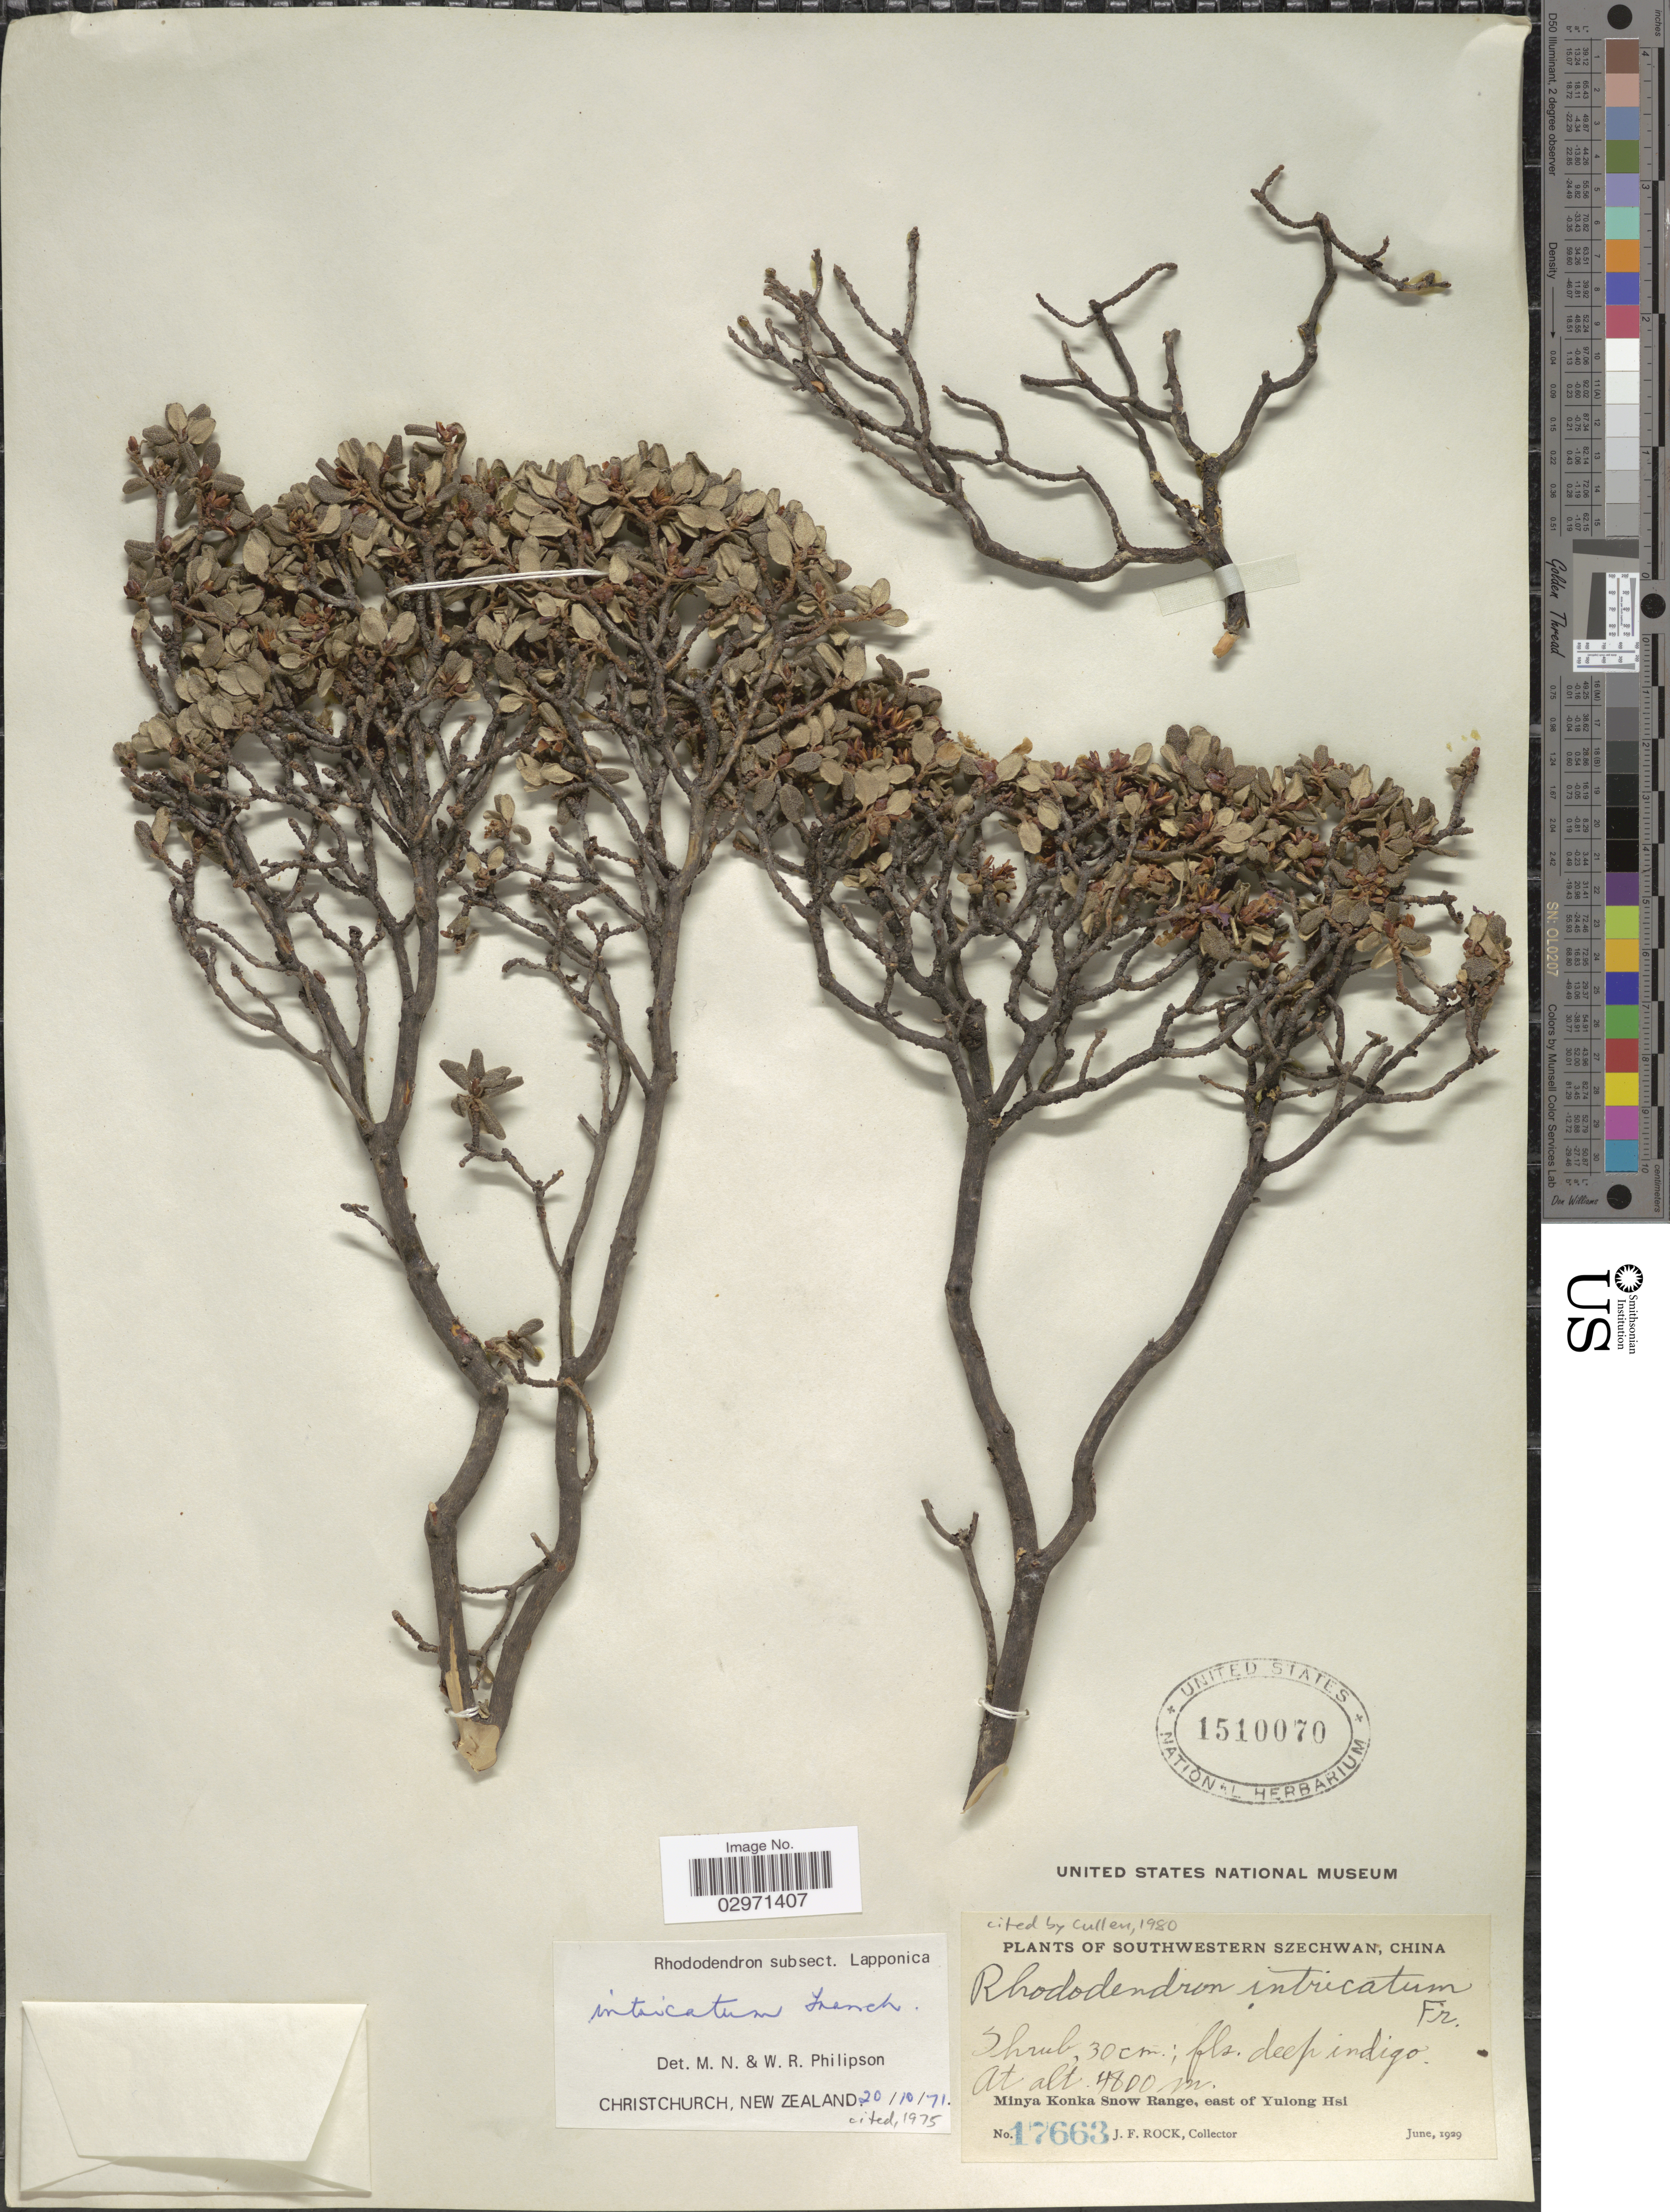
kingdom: Plantae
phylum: Tracheophyta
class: Magnoliopsida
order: Ericales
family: Ericaceae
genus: Rhododendron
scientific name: Rhododendron intricatum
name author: Franch.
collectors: J. Rock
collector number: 17663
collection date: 1929-06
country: China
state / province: Sichuan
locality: Southwestern Szechwan. Minya Konka Snow Range, east of Yulong Hsi.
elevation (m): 4800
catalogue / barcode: US 1510070